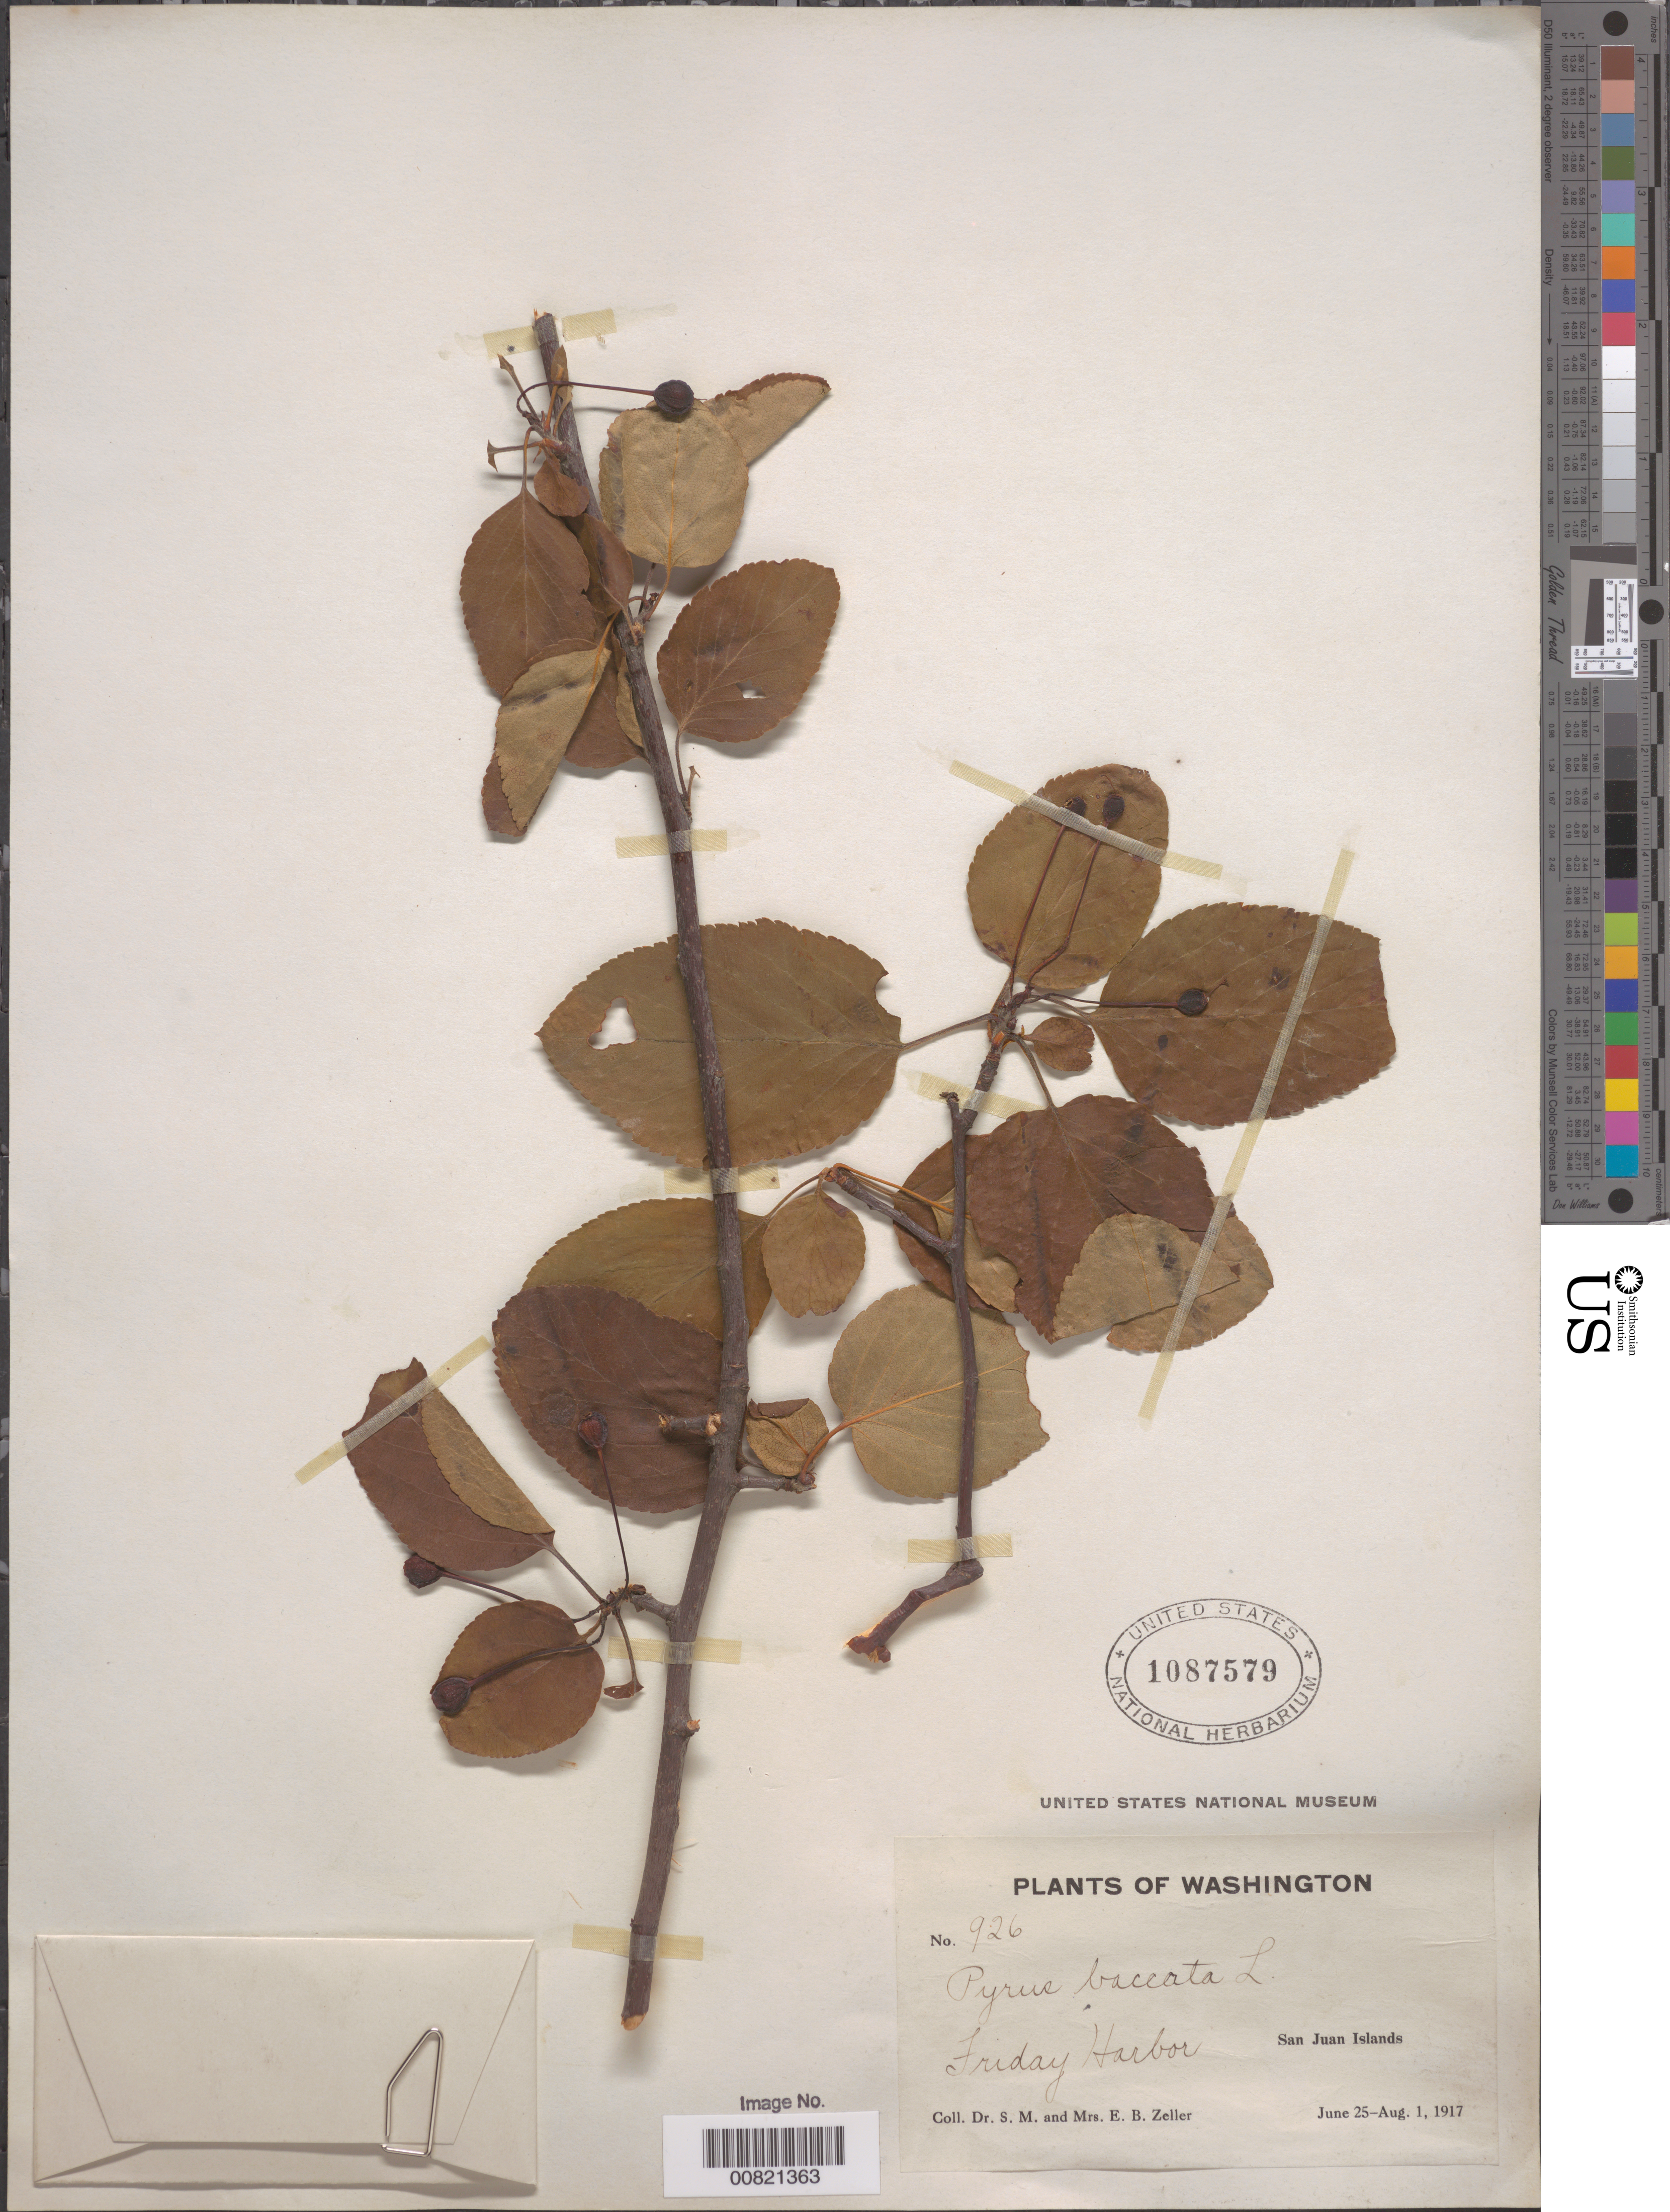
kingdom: Plantae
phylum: Tracheophyta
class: Magnoliopsida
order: Rosales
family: Rosaceae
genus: Malus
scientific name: Malus baccata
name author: (L.) Borkh.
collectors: S. Zeller & E. Zeller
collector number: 926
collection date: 1917-06-25/1917-08-01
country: United States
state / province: Washington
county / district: San Juan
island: San Juan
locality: Friday Harbor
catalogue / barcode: US 1087579